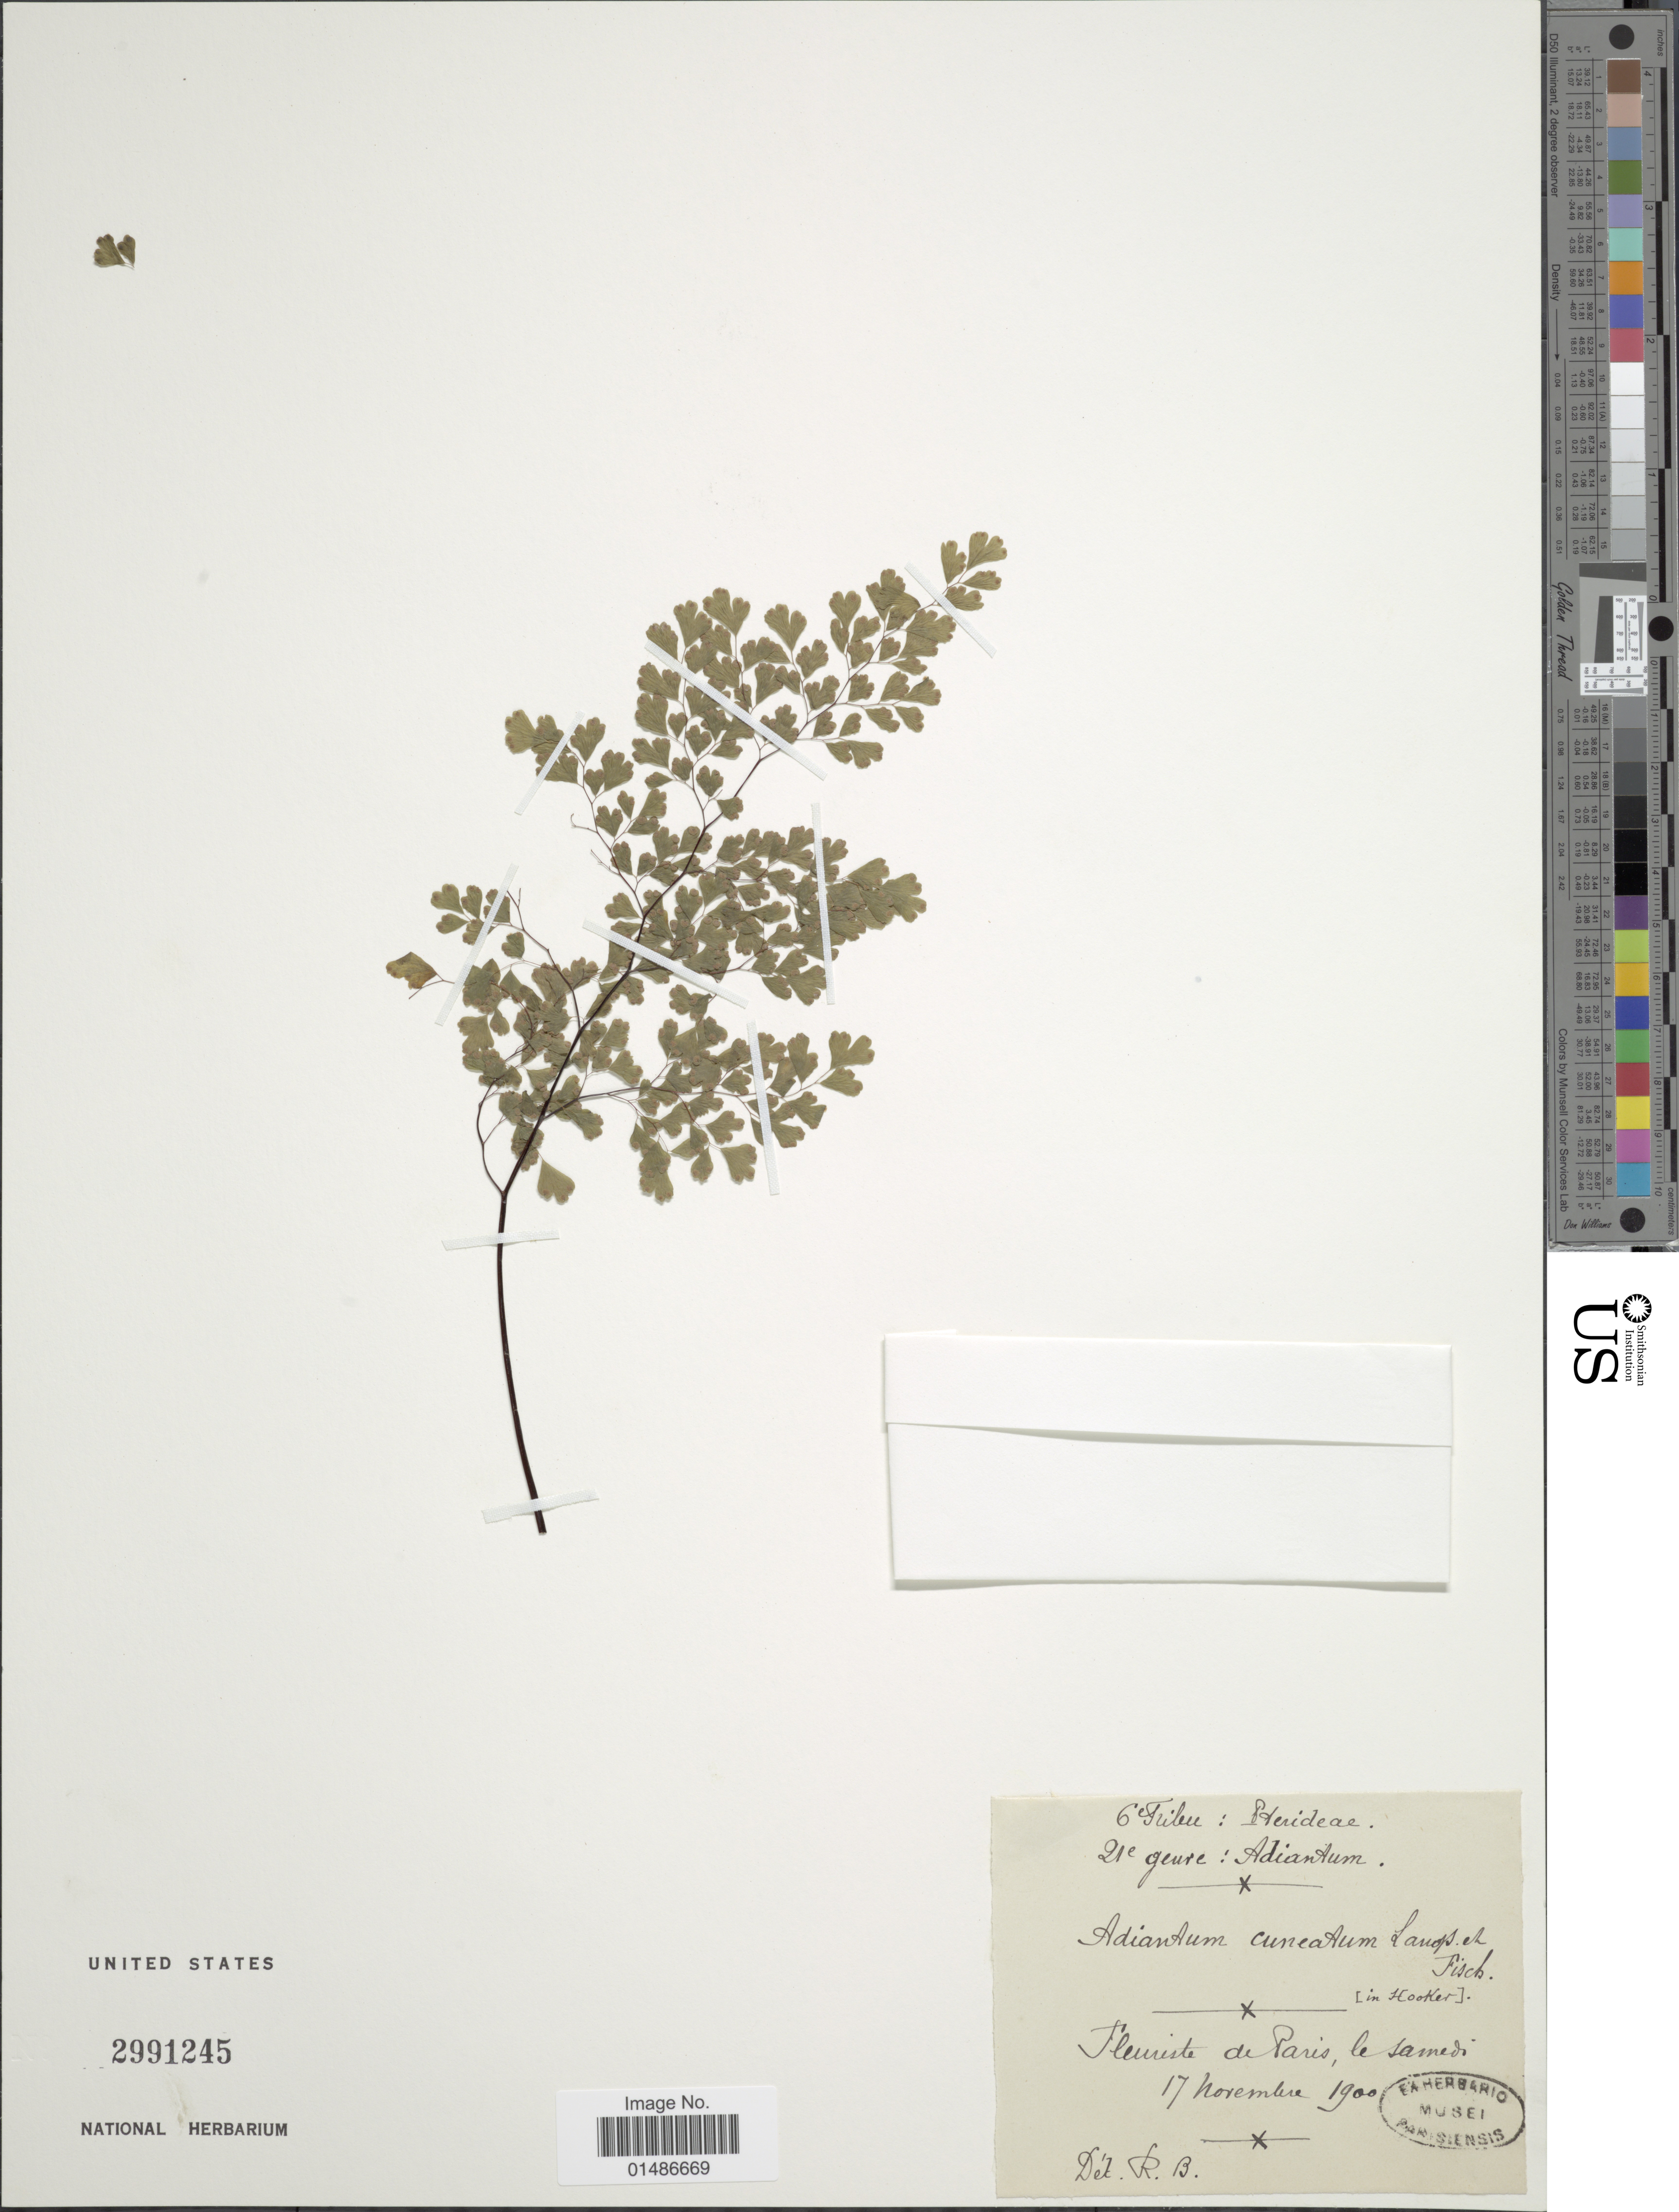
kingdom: Plantae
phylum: Tracheophyta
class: Polypodiopsida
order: Polypodiales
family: Pteridaceae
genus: Adiantum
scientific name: Adiantum raddianum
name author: C. Presl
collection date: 1900-11-17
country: France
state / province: Île-de-France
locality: Fleuriste de Paris.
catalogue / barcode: US 2991245